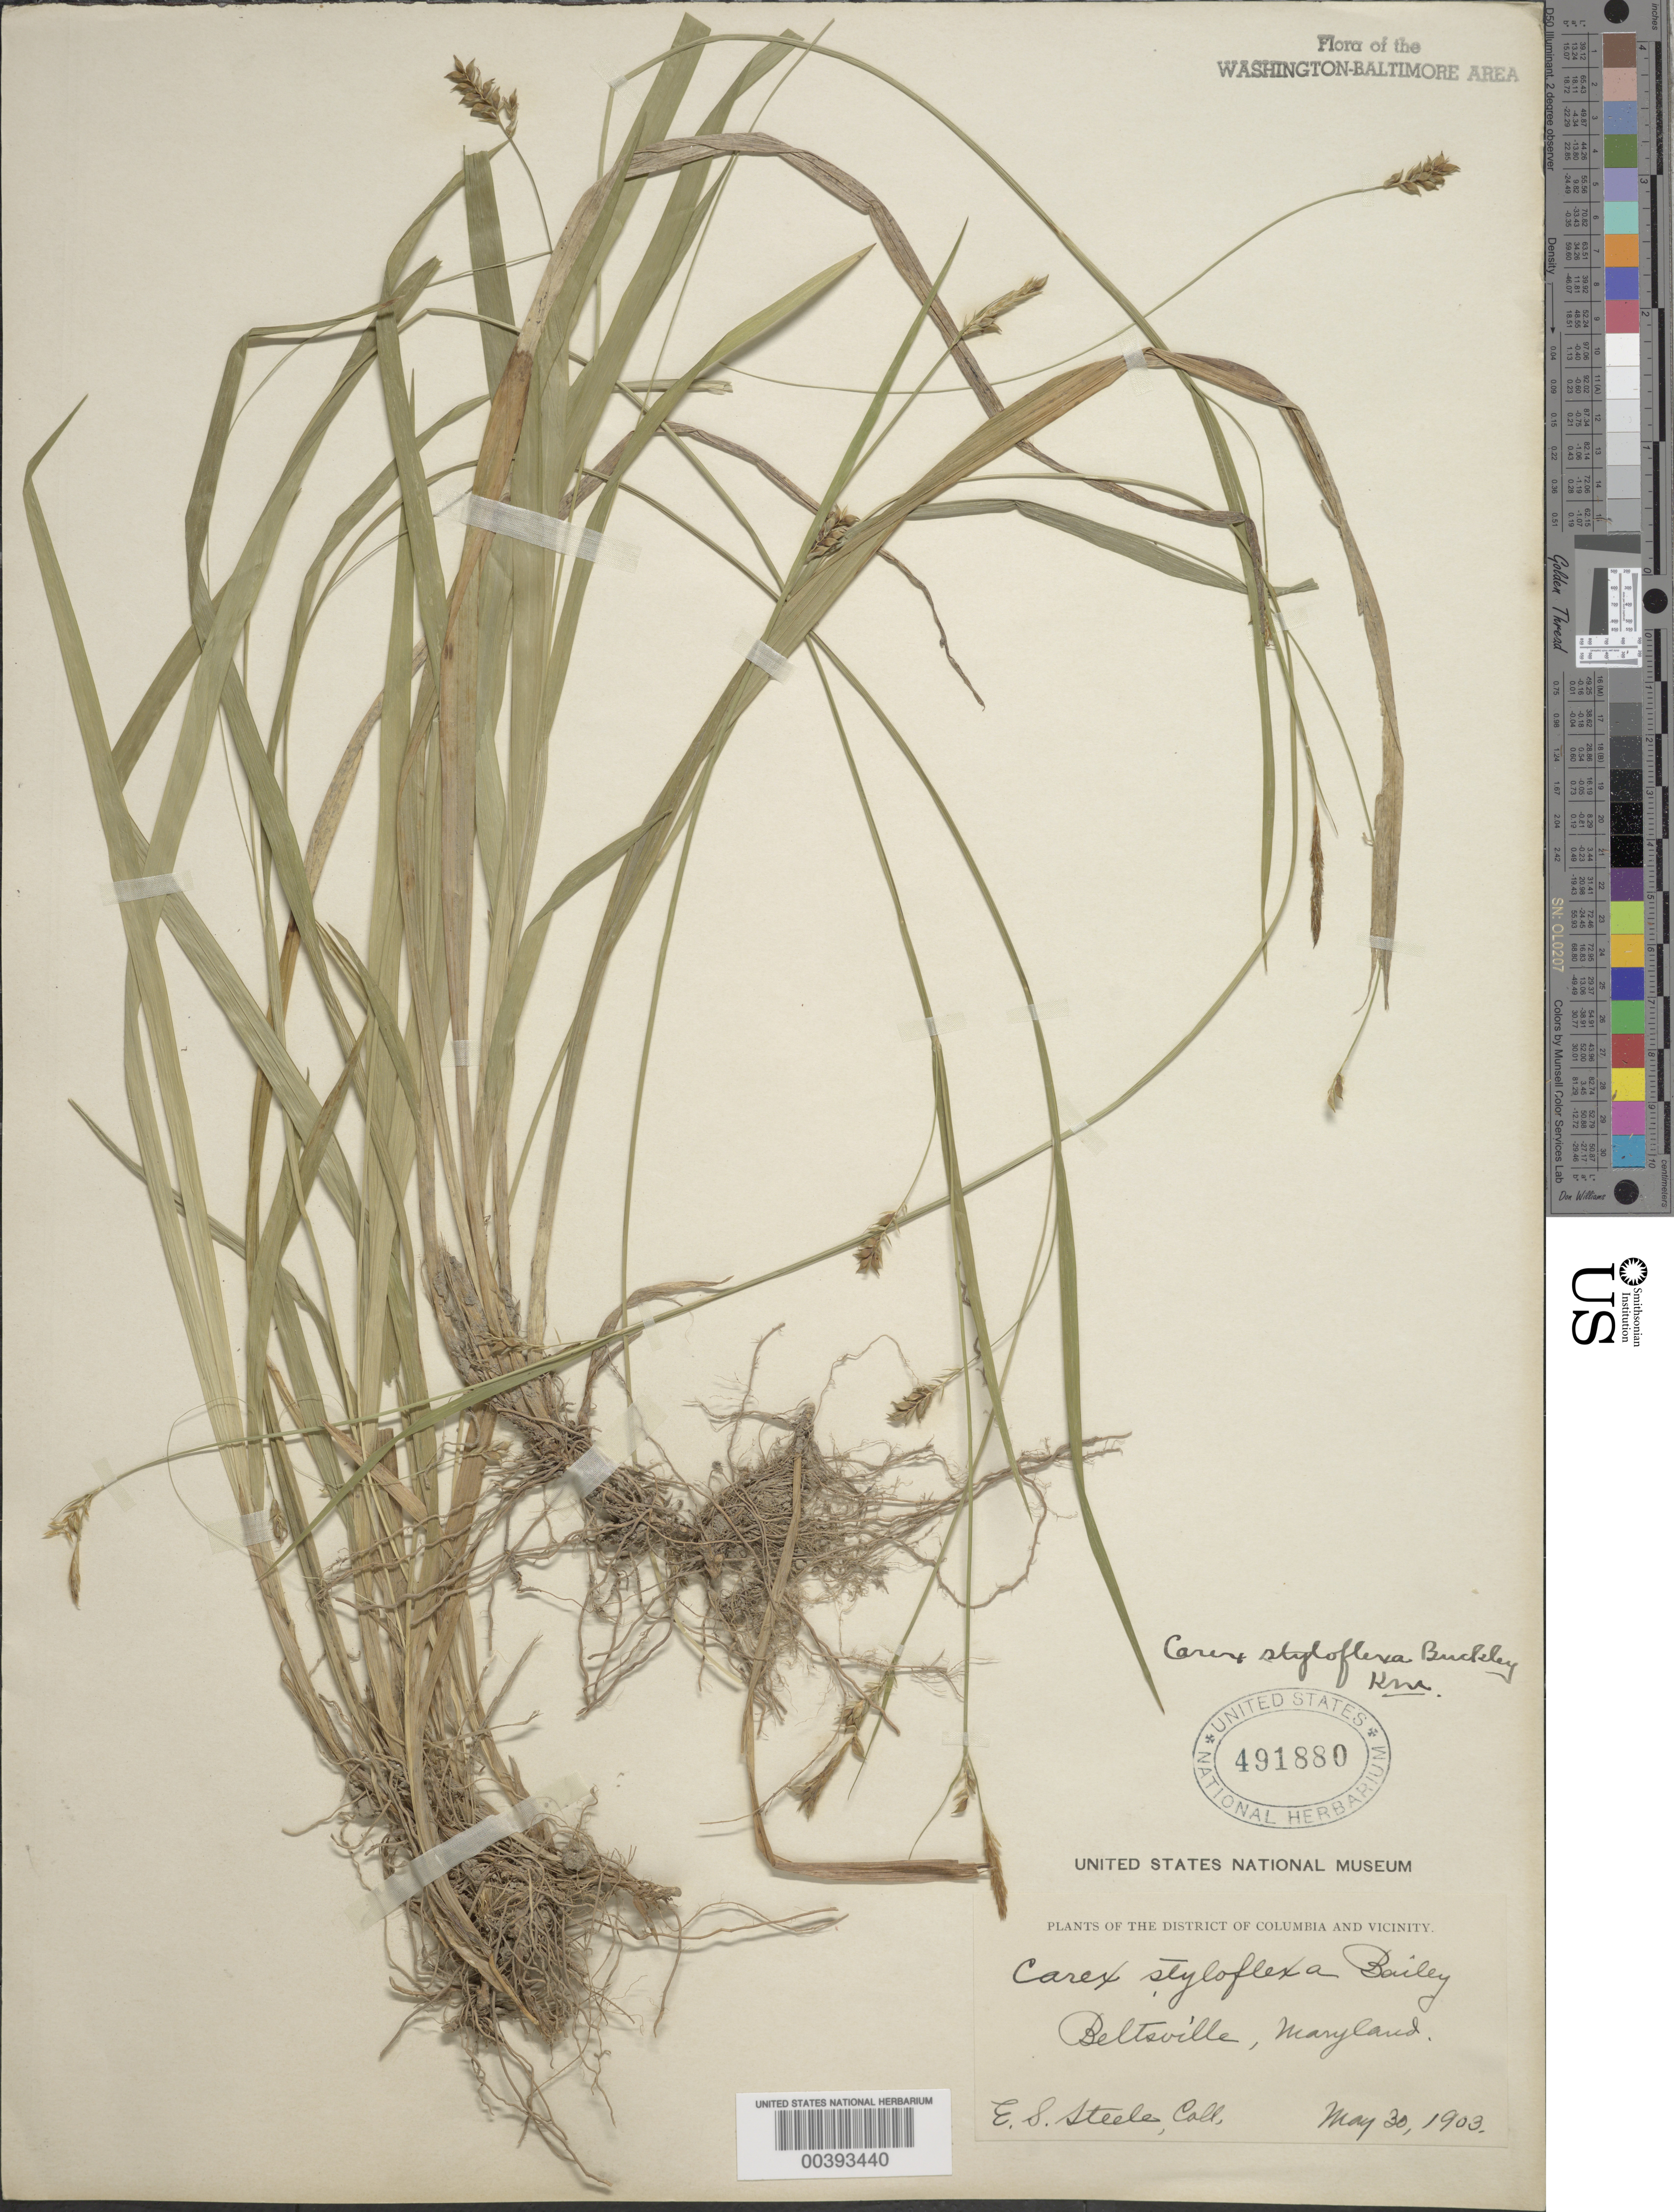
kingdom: Plantae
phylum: Tracheophyta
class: Liliopsida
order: Poales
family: Cyperaceae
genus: Carex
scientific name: Carex styloflexa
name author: Buckley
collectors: E. Steele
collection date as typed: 30 May 1903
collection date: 1903-05-30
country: United States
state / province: Maryland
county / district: Prince George's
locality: Beltsville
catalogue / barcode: US 491880